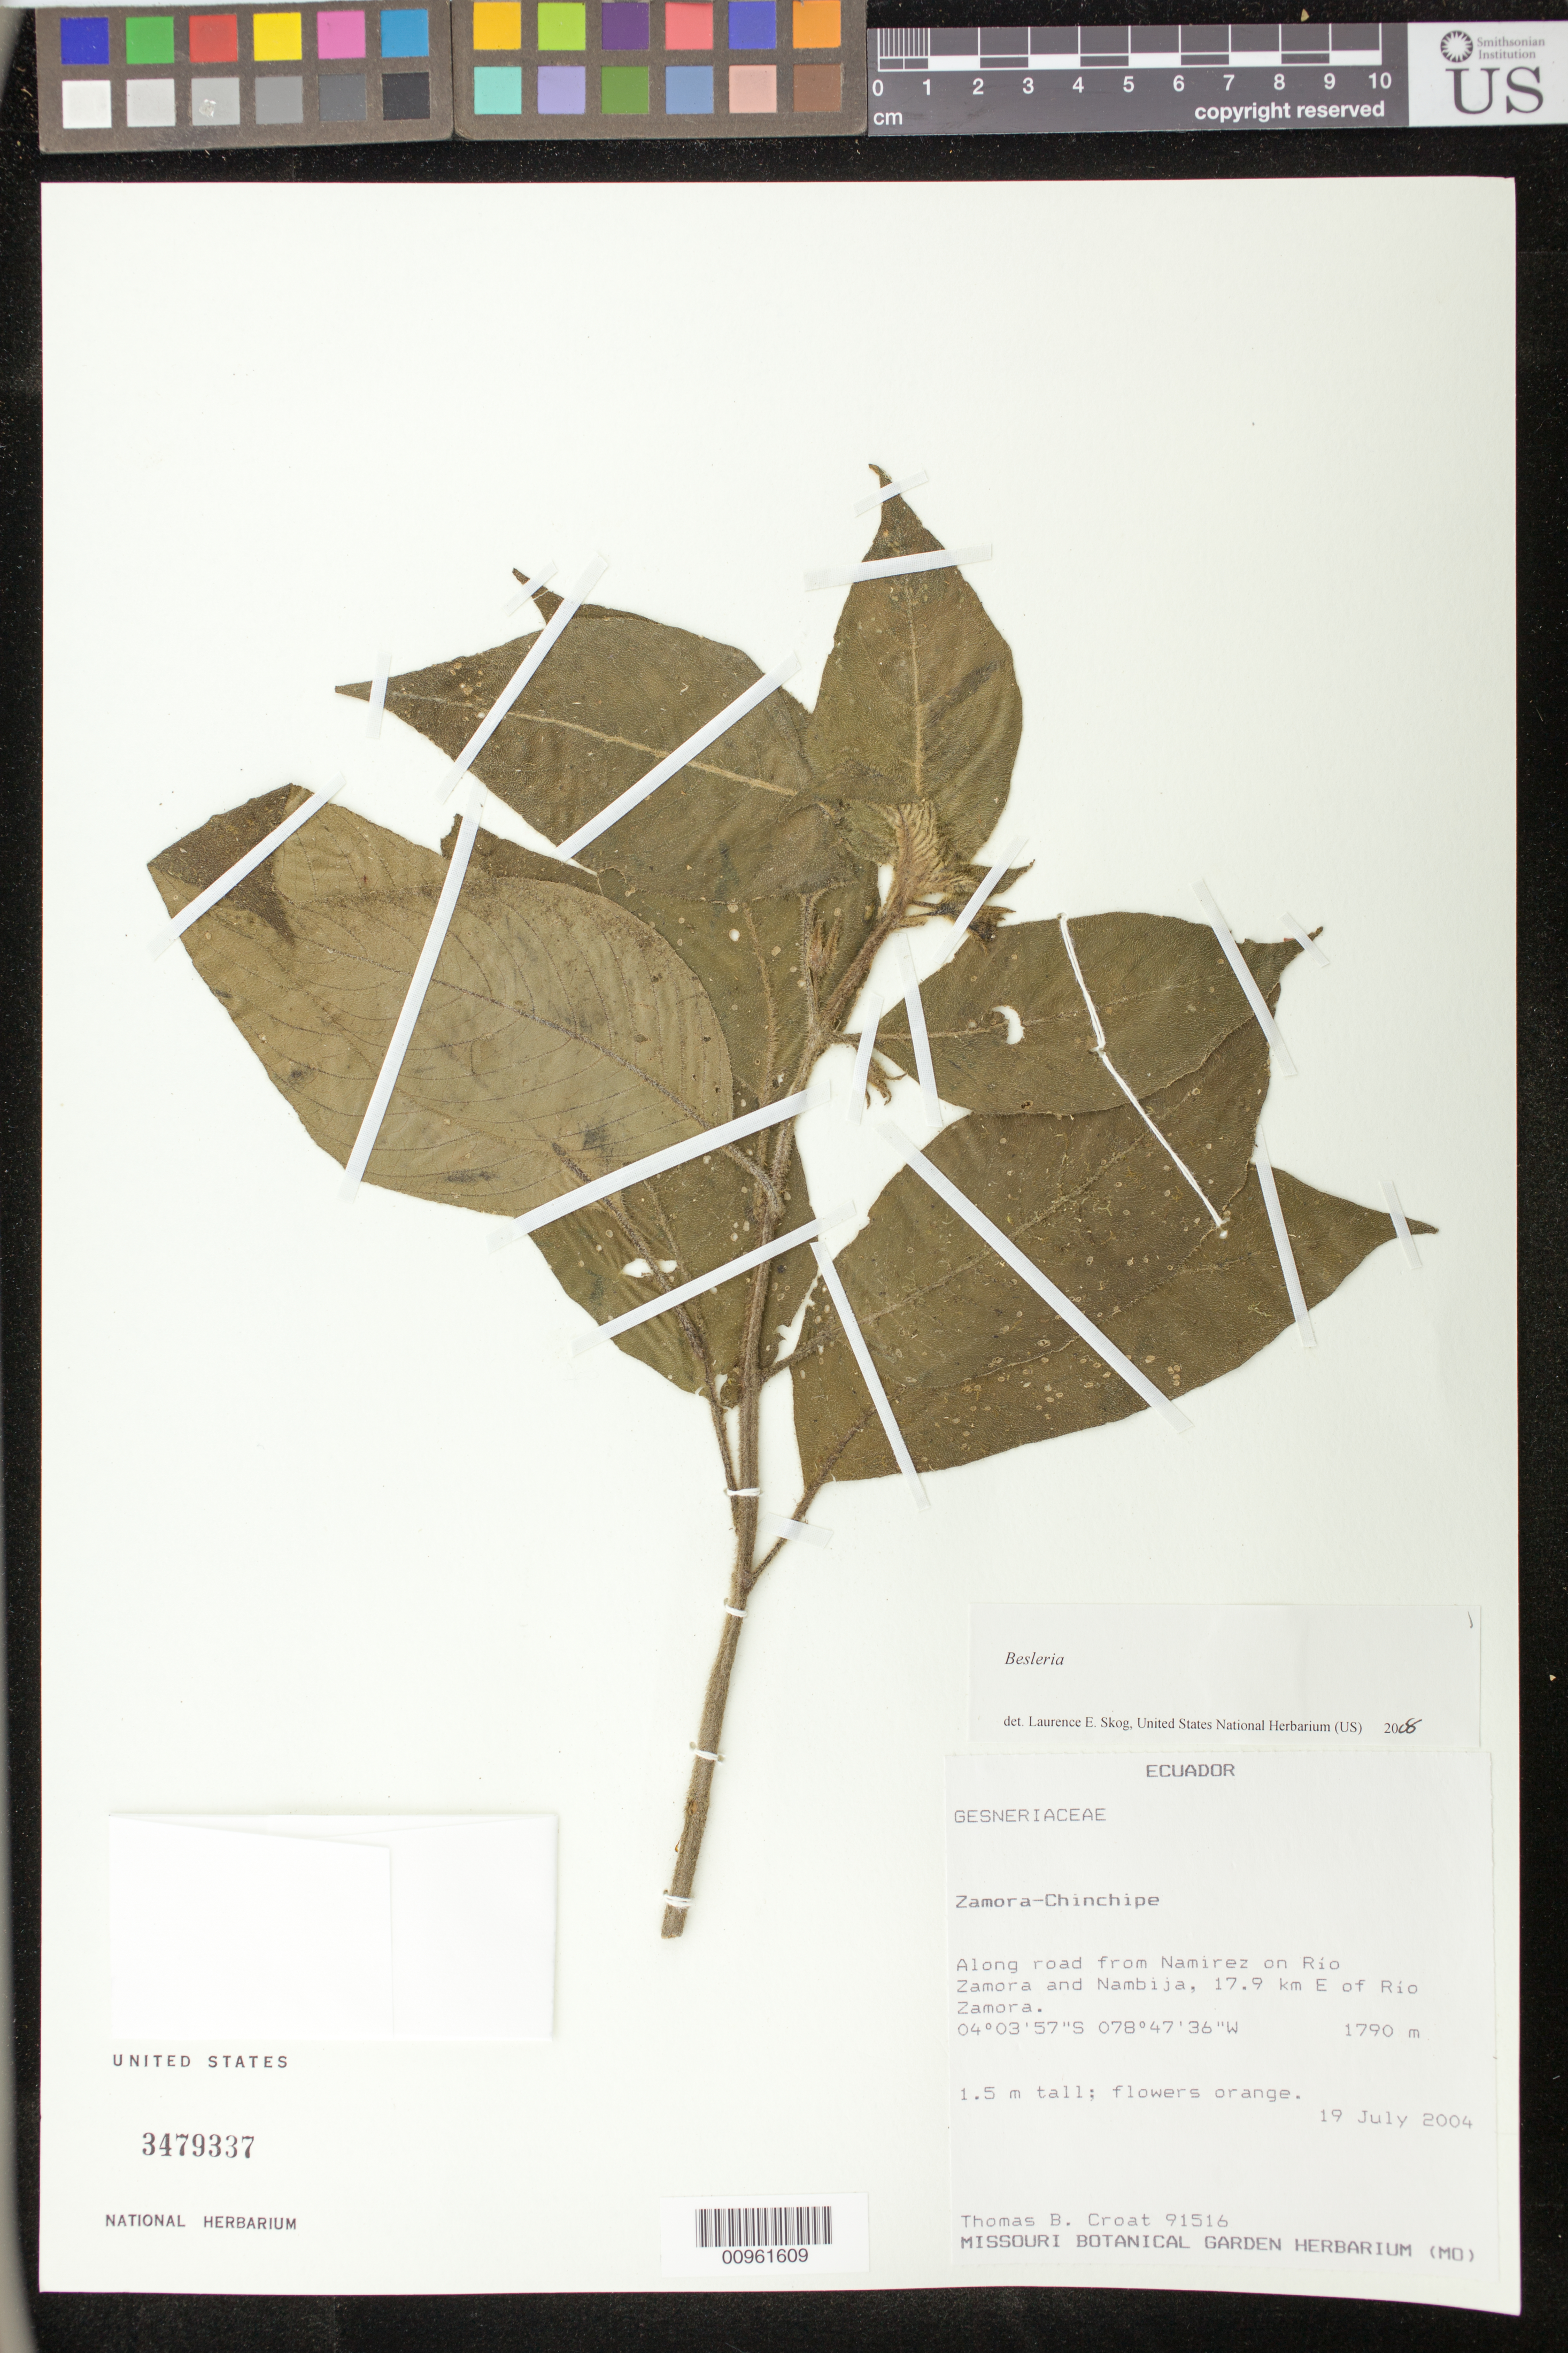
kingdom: Plantae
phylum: Tracheophyta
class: Magnoliopsida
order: Lamiales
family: Gesneriaceae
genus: Besleria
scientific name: Besleria sp.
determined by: Skog, Laurence E.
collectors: T. B. Croat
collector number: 91516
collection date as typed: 19 Jul 2004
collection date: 2004-07-19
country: Ecuador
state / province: Zamora-Chinchipe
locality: Along road from Namirez on Río Zamora and Nambija, 17.9 km E of Río Zamora.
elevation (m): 1790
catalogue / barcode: US 3479337